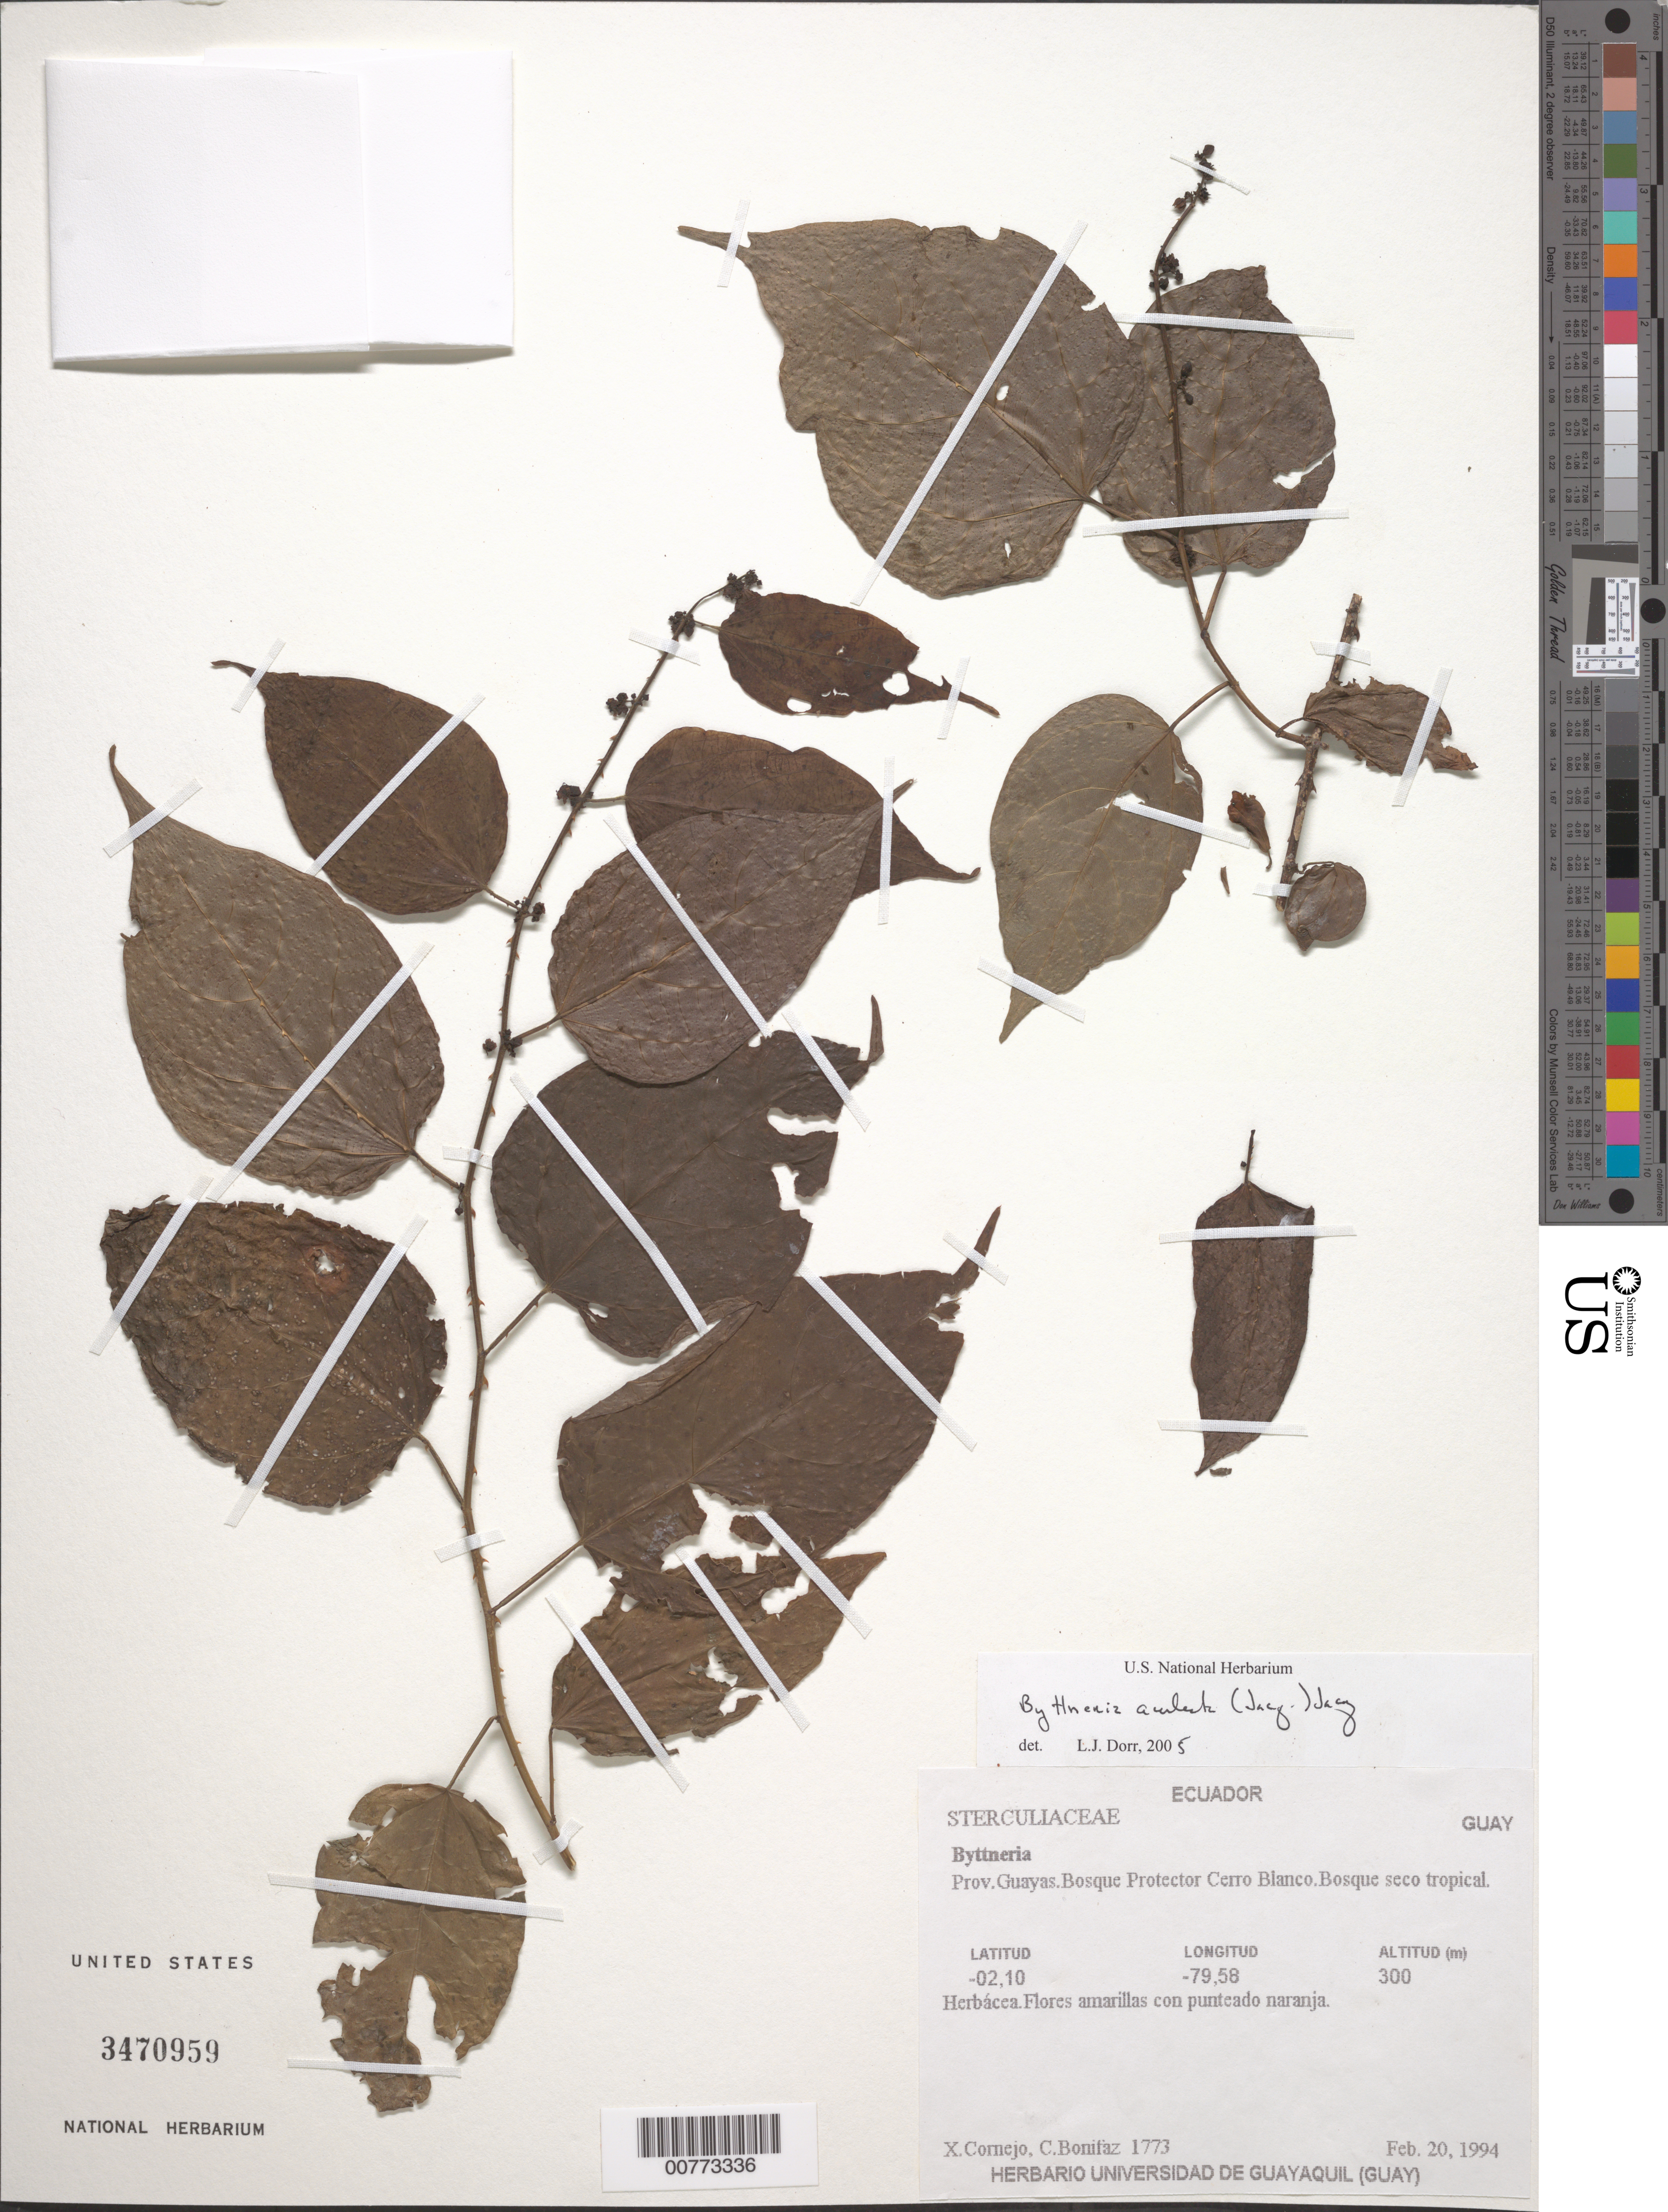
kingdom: Plantae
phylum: Tracheophyta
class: Magnoliopsida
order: Malvales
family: Malvaceae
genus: Byttneria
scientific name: Byttneria aculeata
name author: (Jacq.) Jacq.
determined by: Dorr, L. J., (BOT), Smithsonian Institution - National Museum of Natural History (UNITED STATES)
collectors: X. F. Cornejo & C. Bonitáz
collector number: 1773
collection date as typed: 20 Feb 1994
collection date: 1994-02-20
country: Ecuador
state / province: Guayas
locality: Bosque Protector Cerro Blanco.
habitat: Bosque seco tropical.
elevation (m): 300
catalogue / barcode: US 3470959